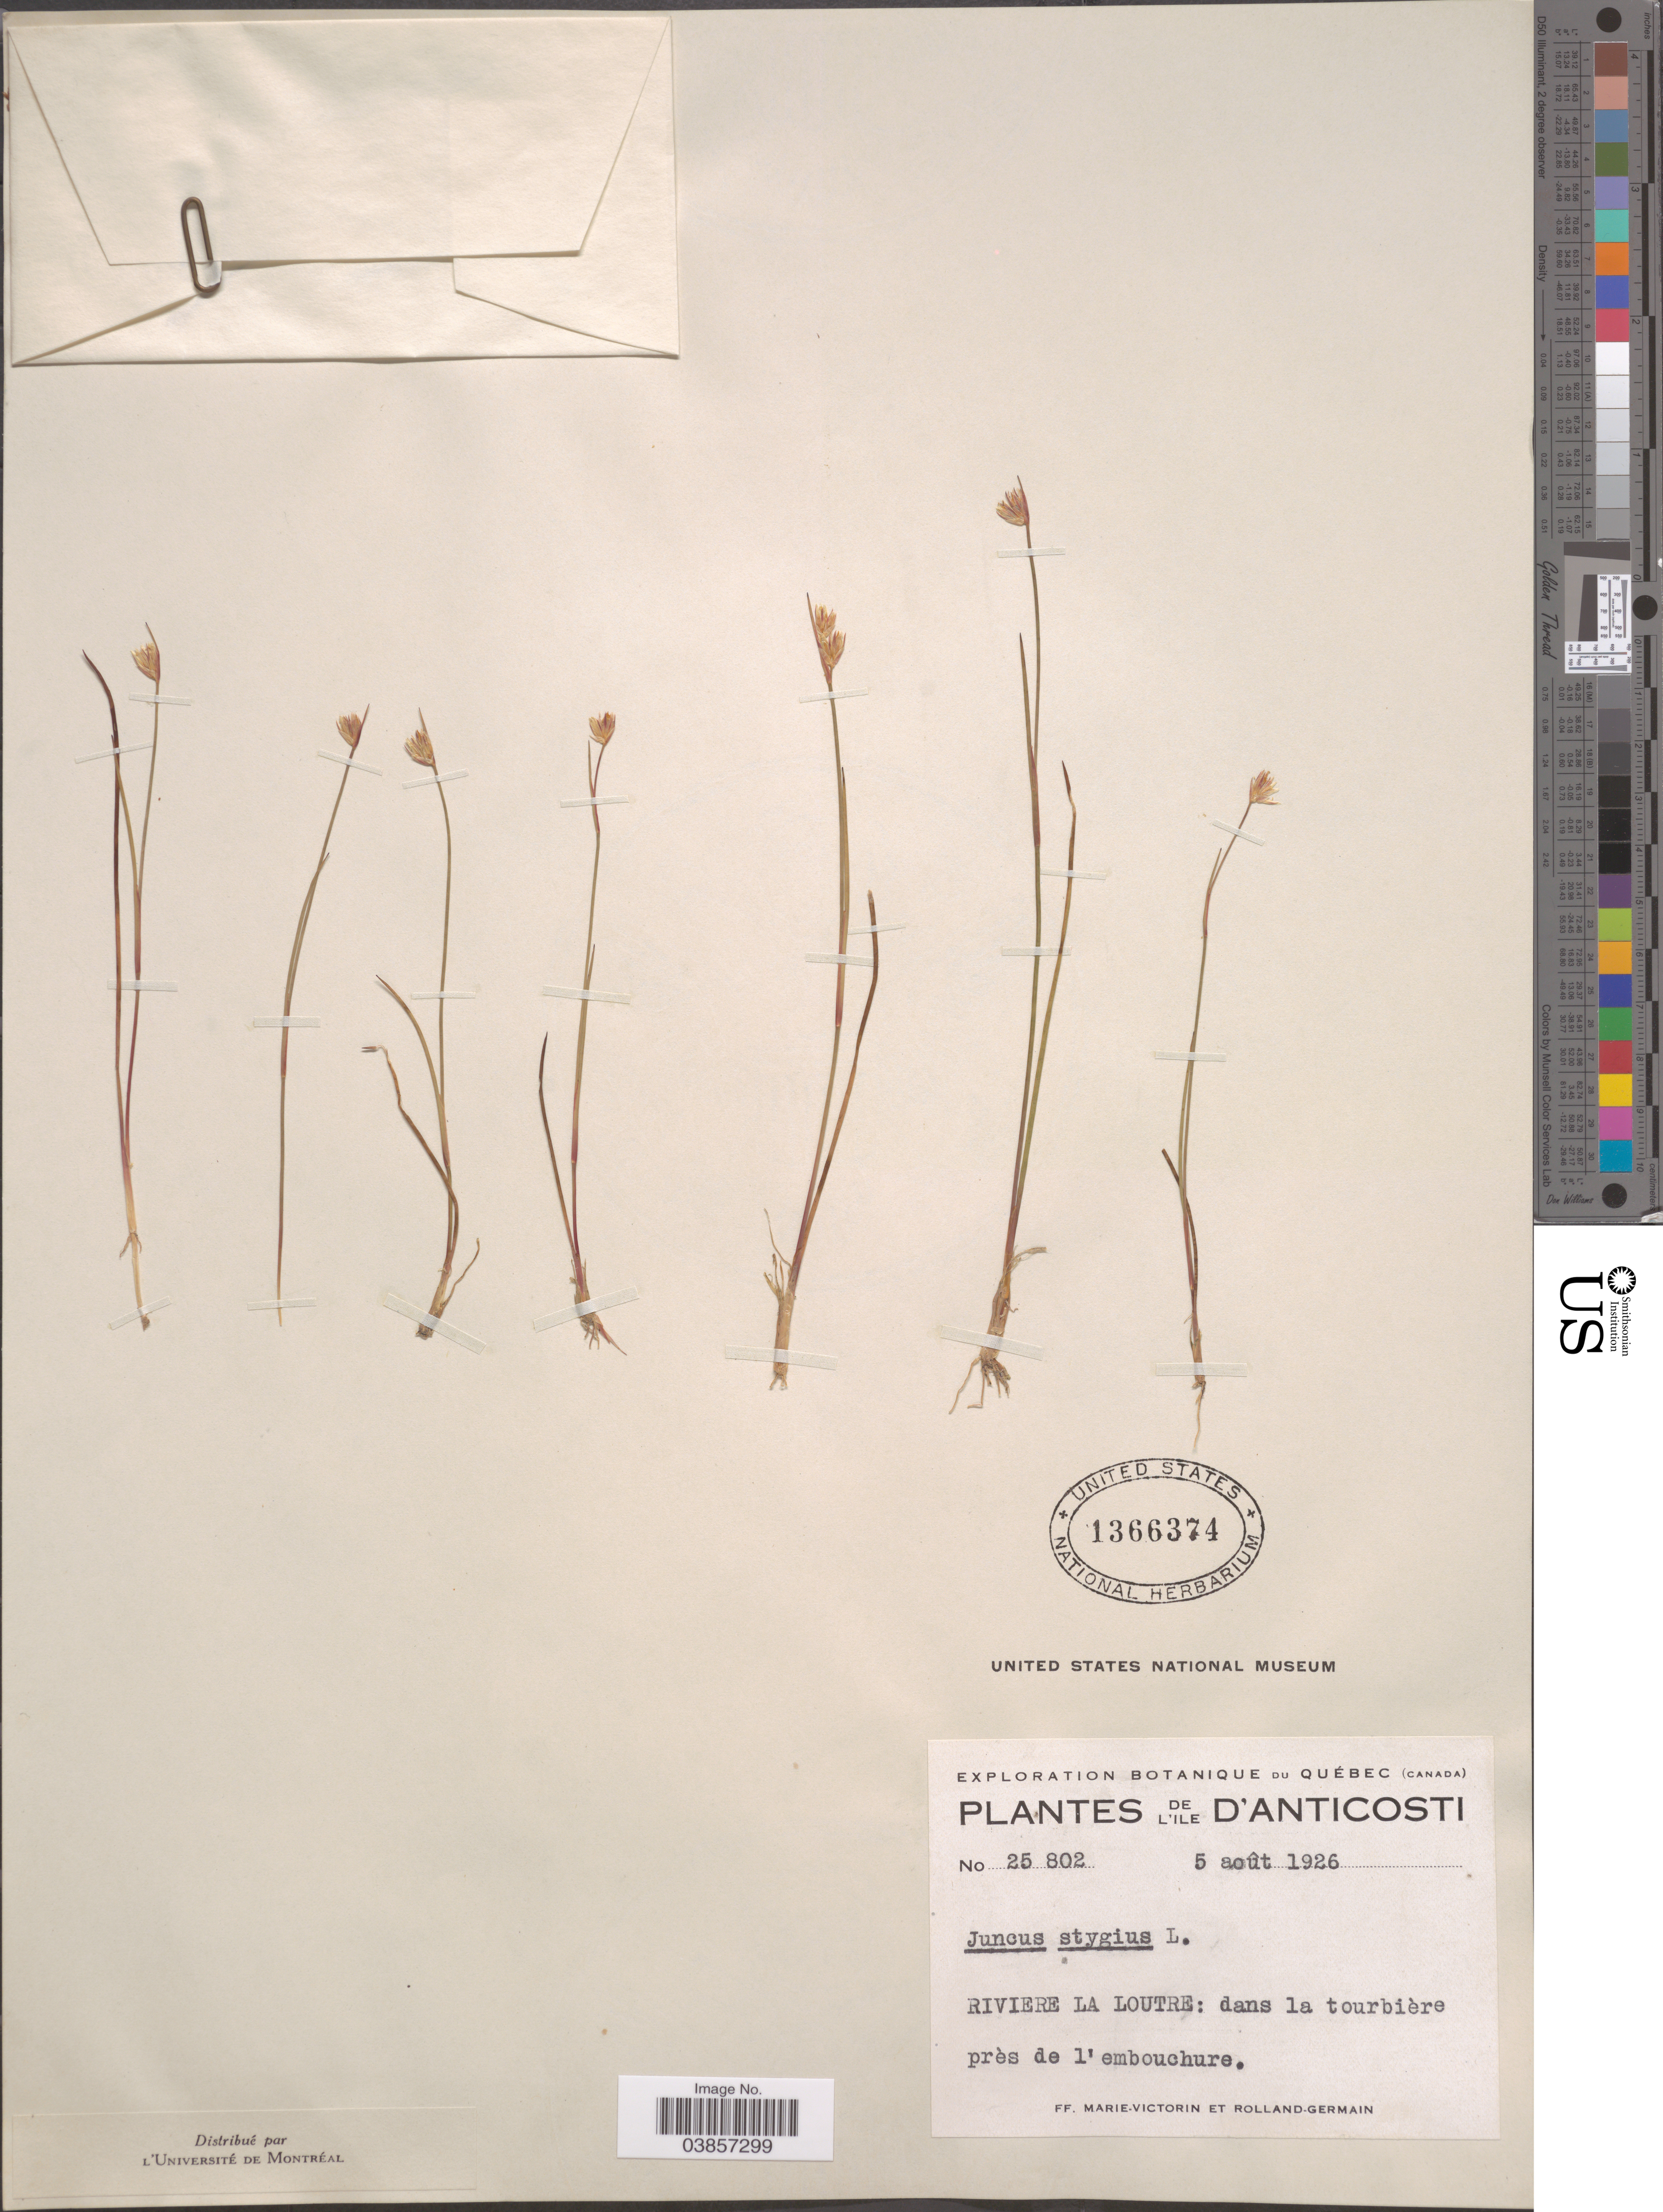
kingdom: Plantae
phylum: Tracheophyta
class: Liliopsida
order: Poales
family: Juncaceae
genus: Juncus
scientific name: Juncus stygius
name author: L.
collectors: F. Marie-Victorin & Rolland-Germain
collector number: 25802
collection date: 1926-08-05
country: Canada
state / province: Quebec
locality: Anticosti. Riviere La Loutre.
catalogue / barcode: US 1366374